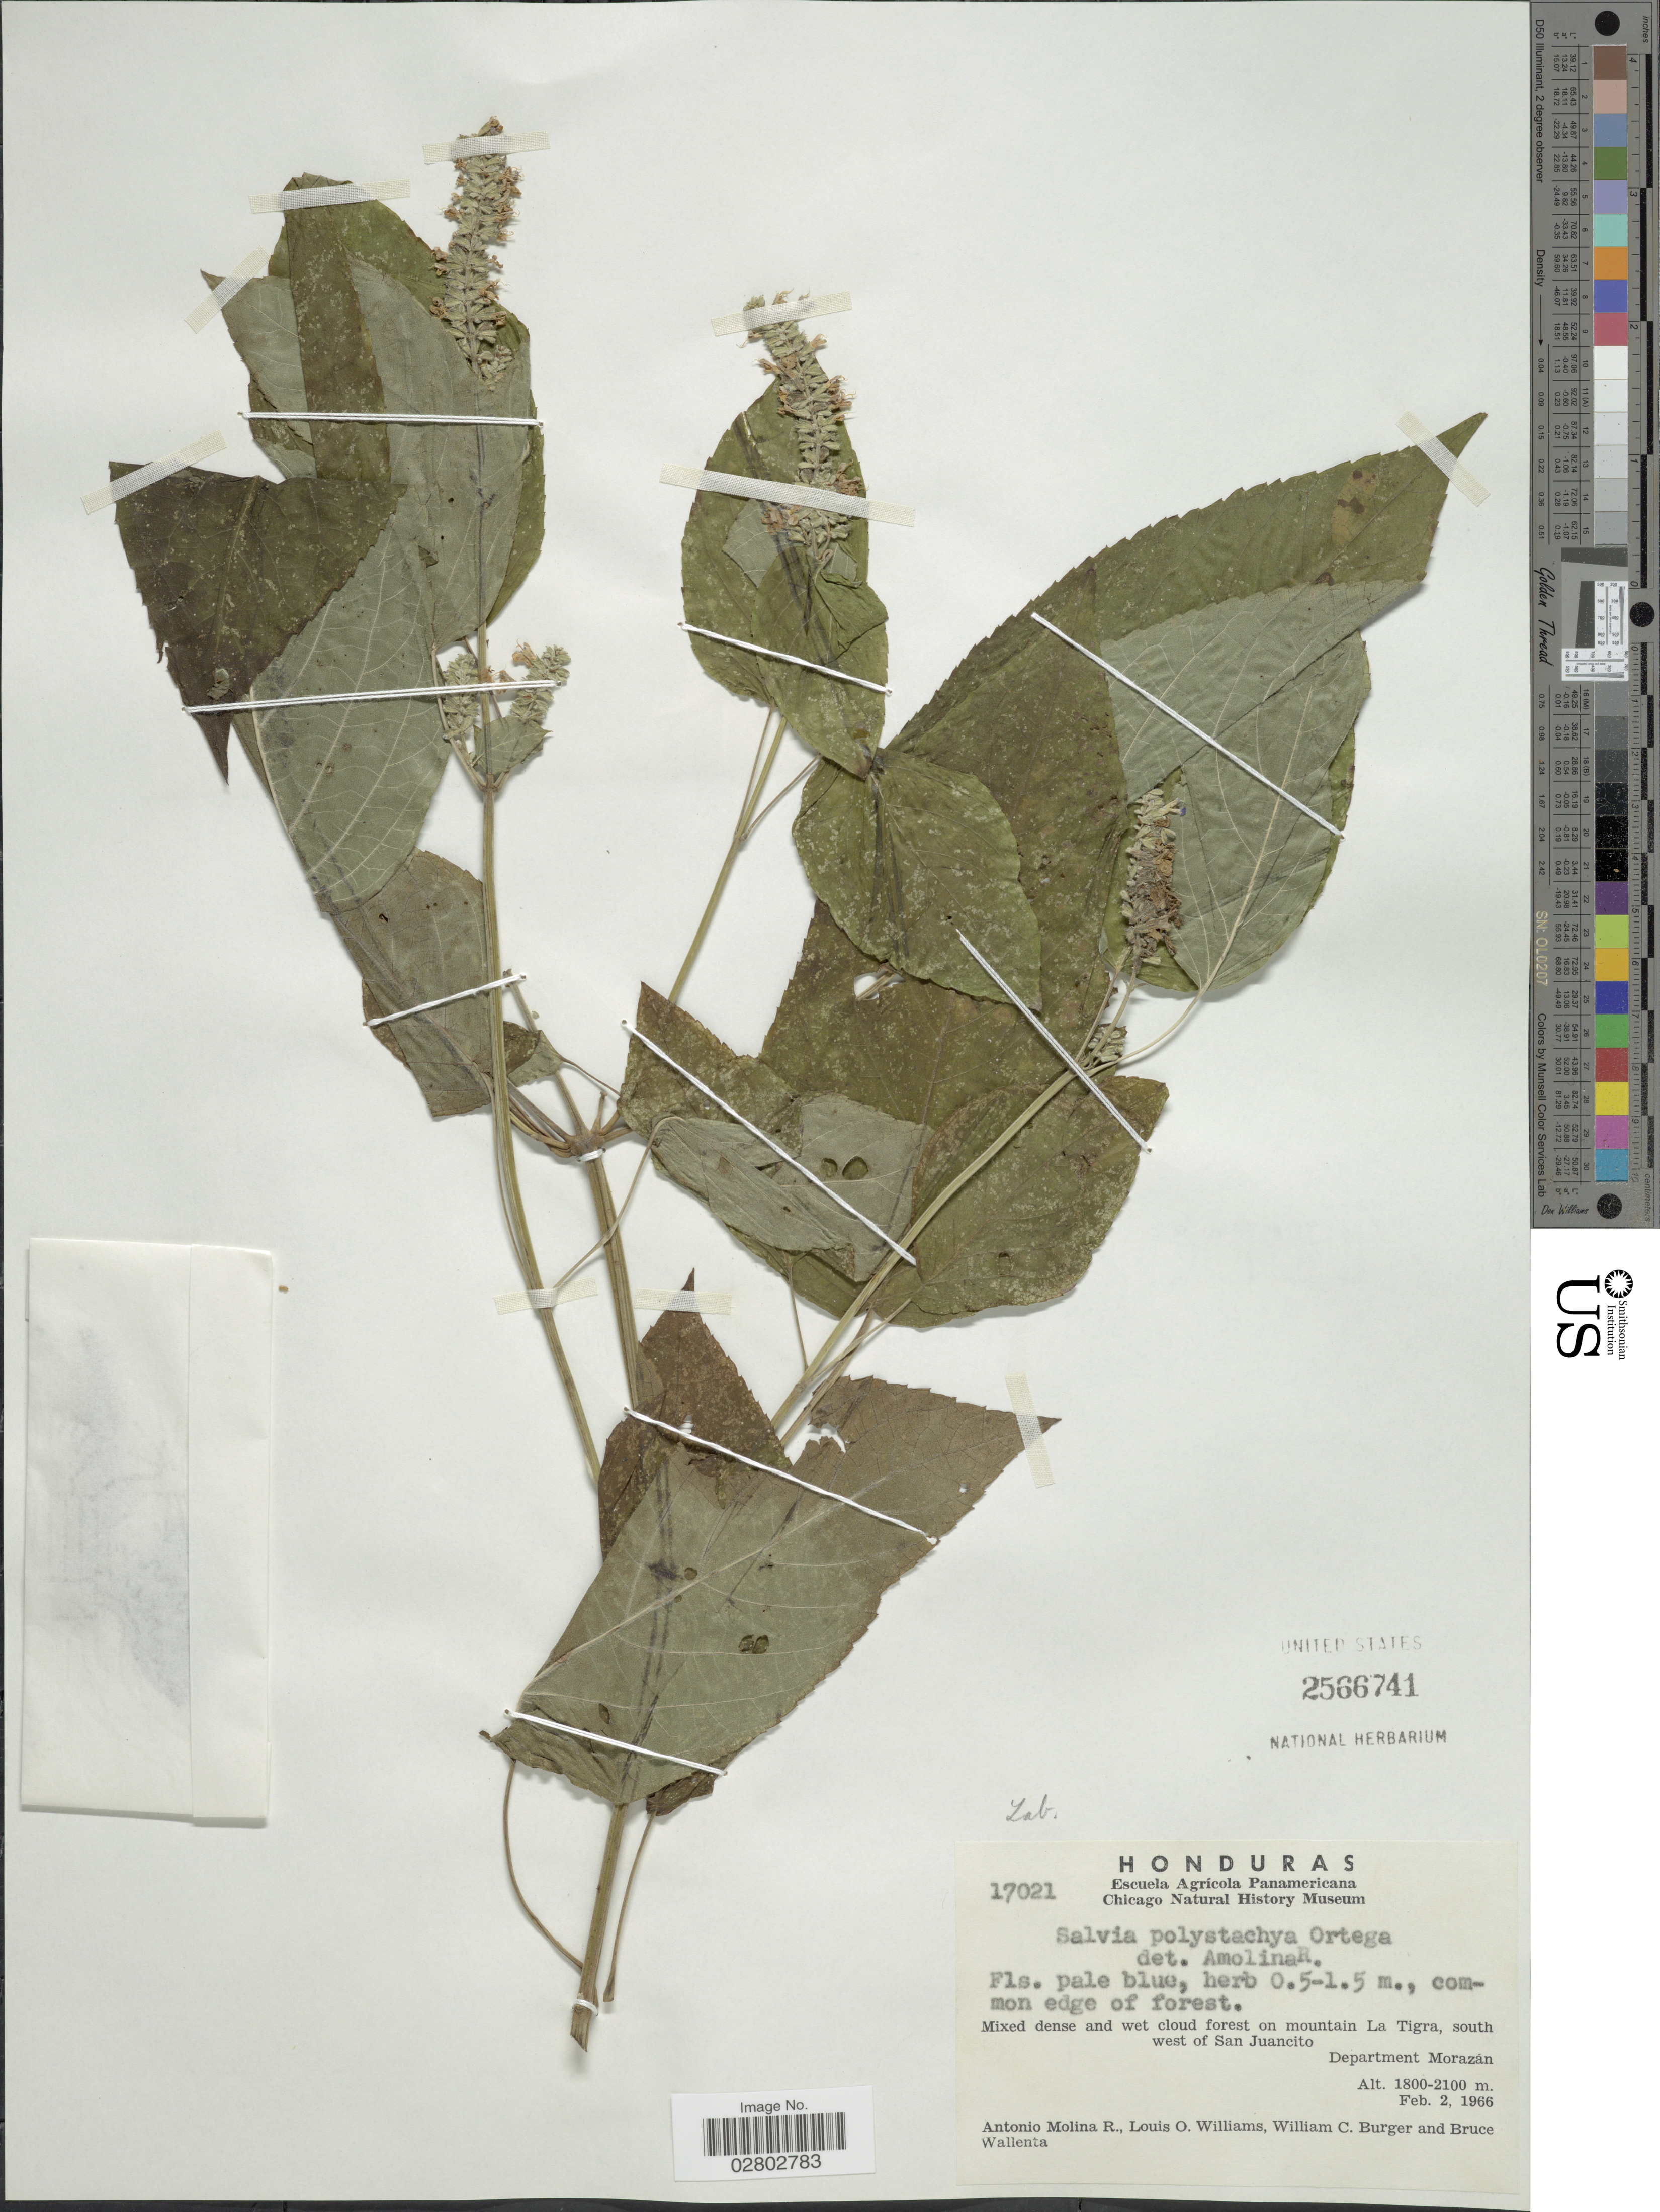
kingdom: Plantae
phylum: Tracheophyta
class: Magnoliopsida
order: Lamiales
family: Lamiaceae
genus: Salvia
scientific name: Salvia polystachya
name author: Cav.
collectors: A. Molina R., L. O. Williams, W. Burger & B. Wallenta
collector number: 17021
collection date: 1966-02-02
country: Honduras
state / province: Fco. Morazán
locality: Mixed dense and wet cloud forest on mountain La Tigra, south west of San Juancito, Department Morazán.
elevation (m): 1800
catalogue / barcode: US 2566741